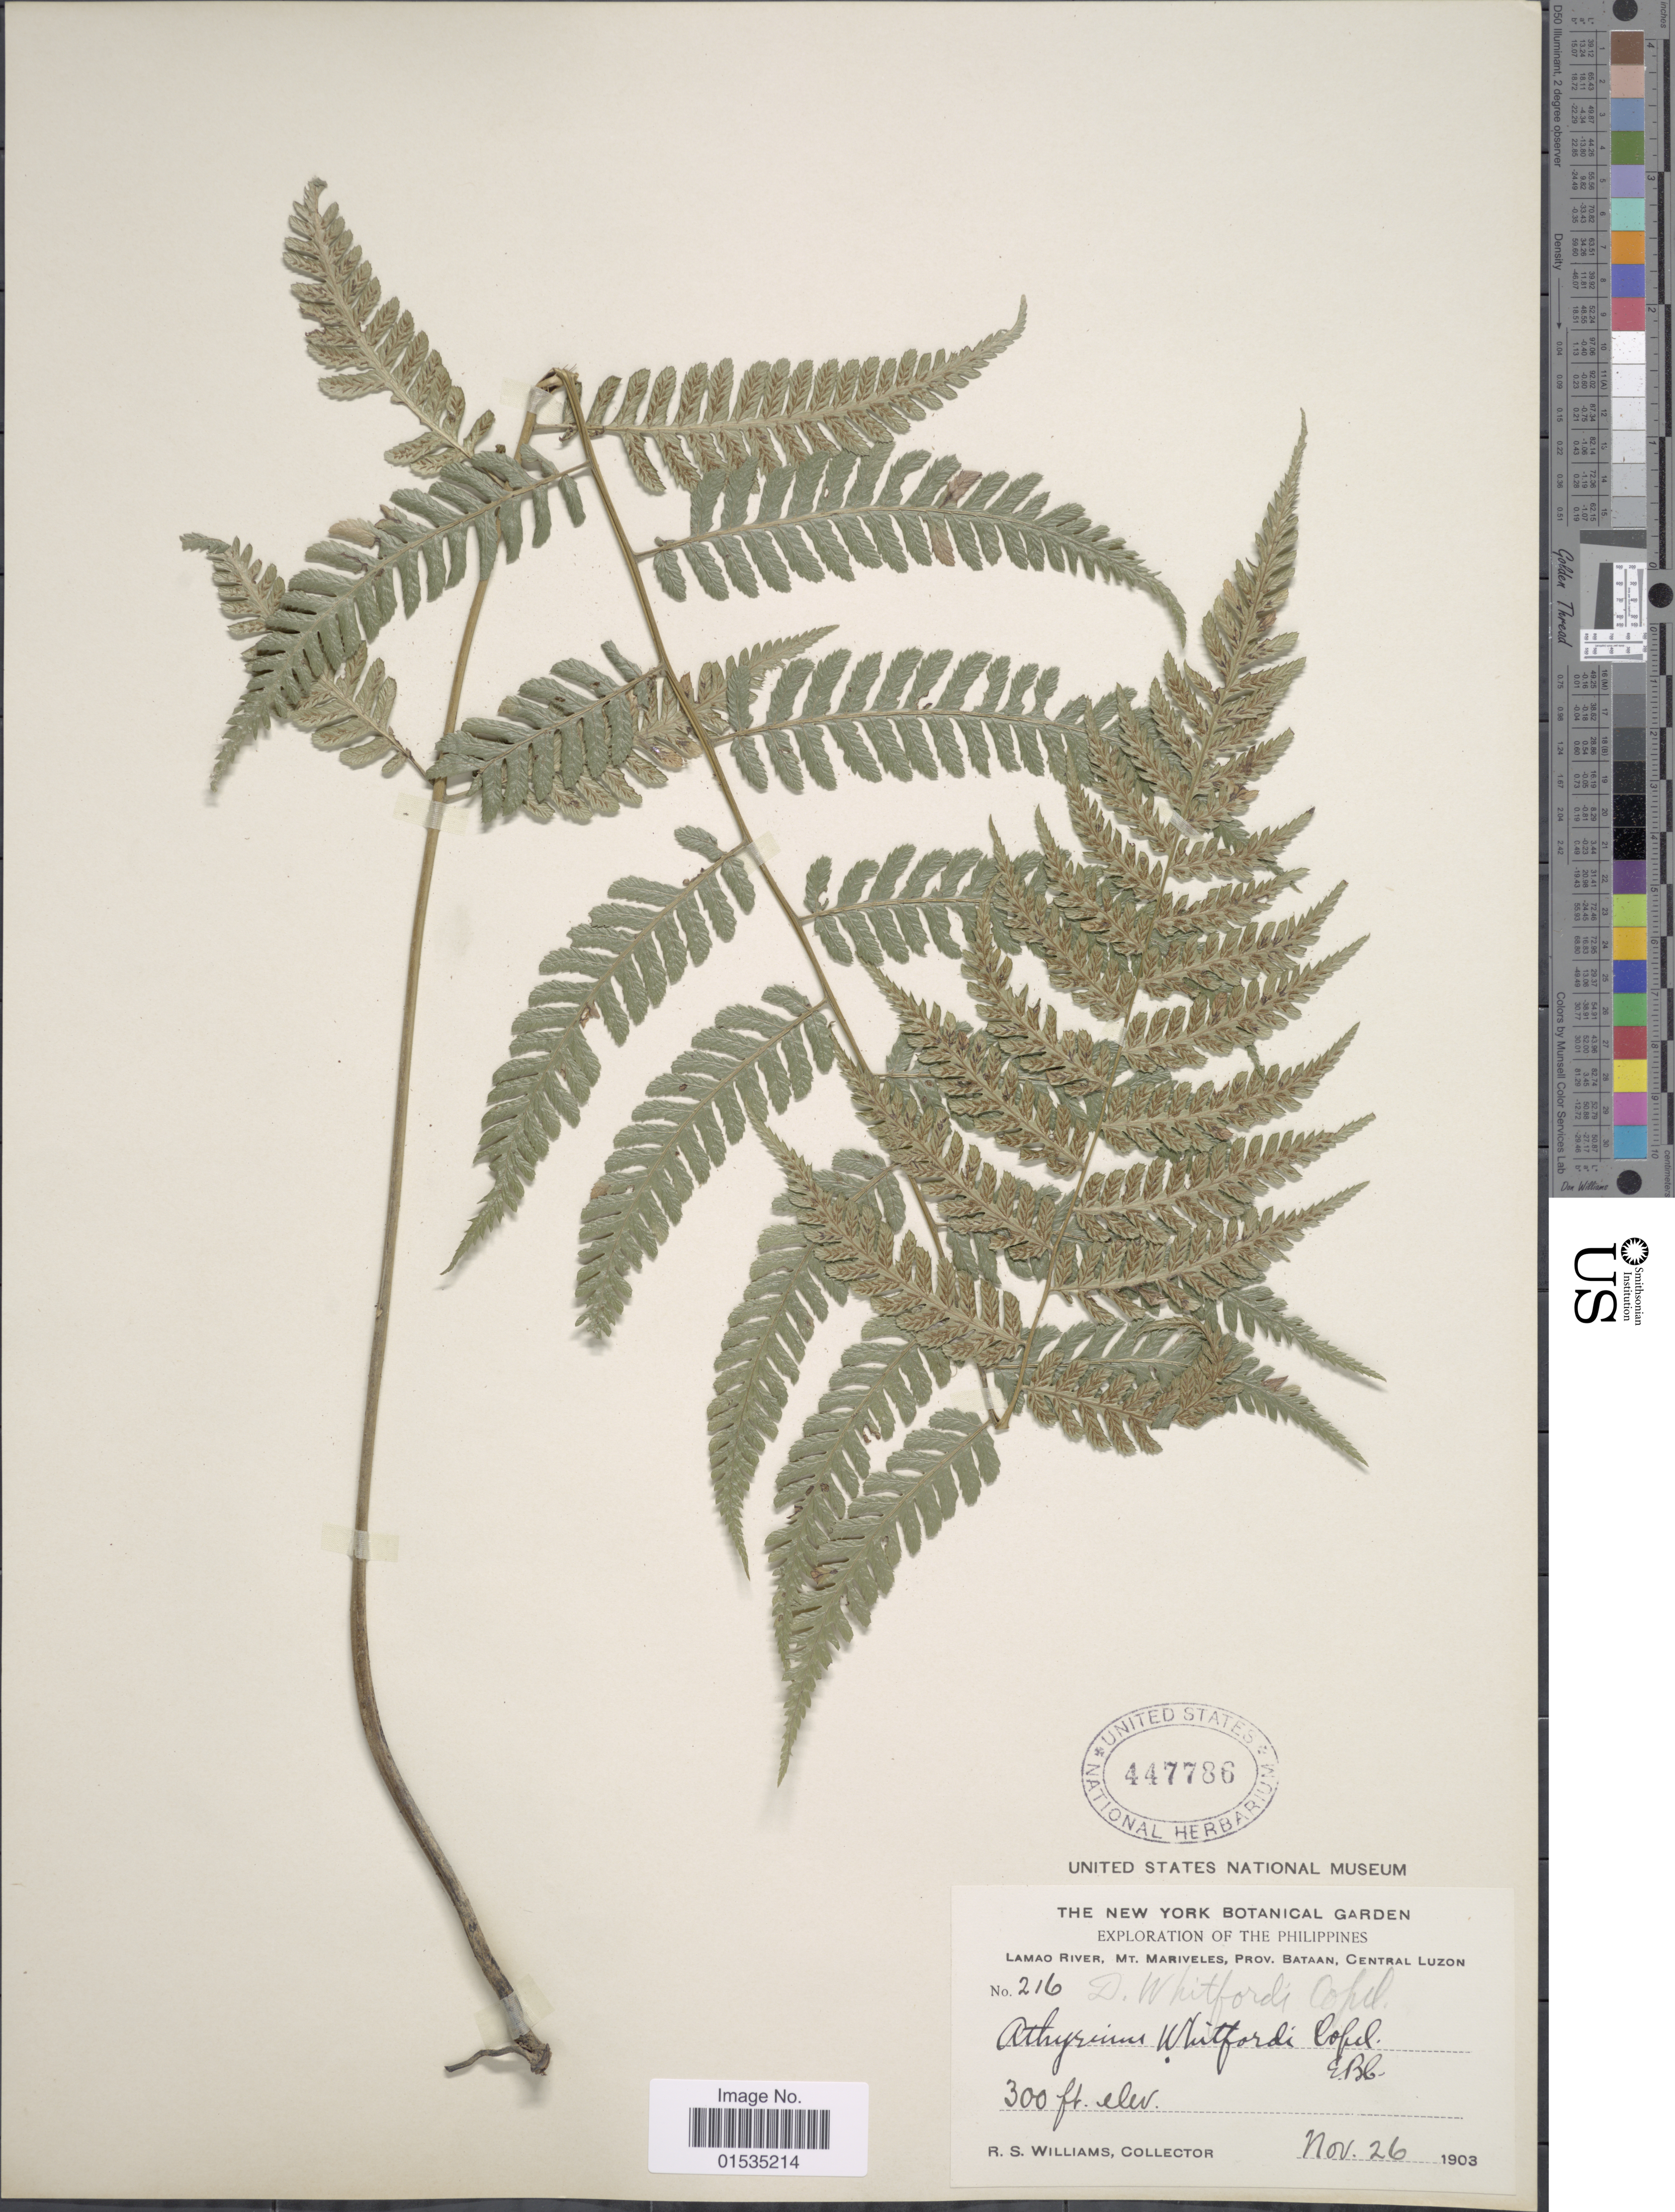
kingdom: Plantae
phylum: Tracheophyta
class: Polypodiopsida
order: Polypodiales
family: Athyriaceae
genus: Diplazium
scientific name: Diplazium whitfordii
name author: Copel.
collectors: R. S. Williams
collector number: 216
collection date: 1903-11-26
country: Philippines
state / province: Central Luzon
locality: Lamao River, Mt. Marivels, Prov. Bataan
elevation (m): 91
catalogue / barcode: US 447786